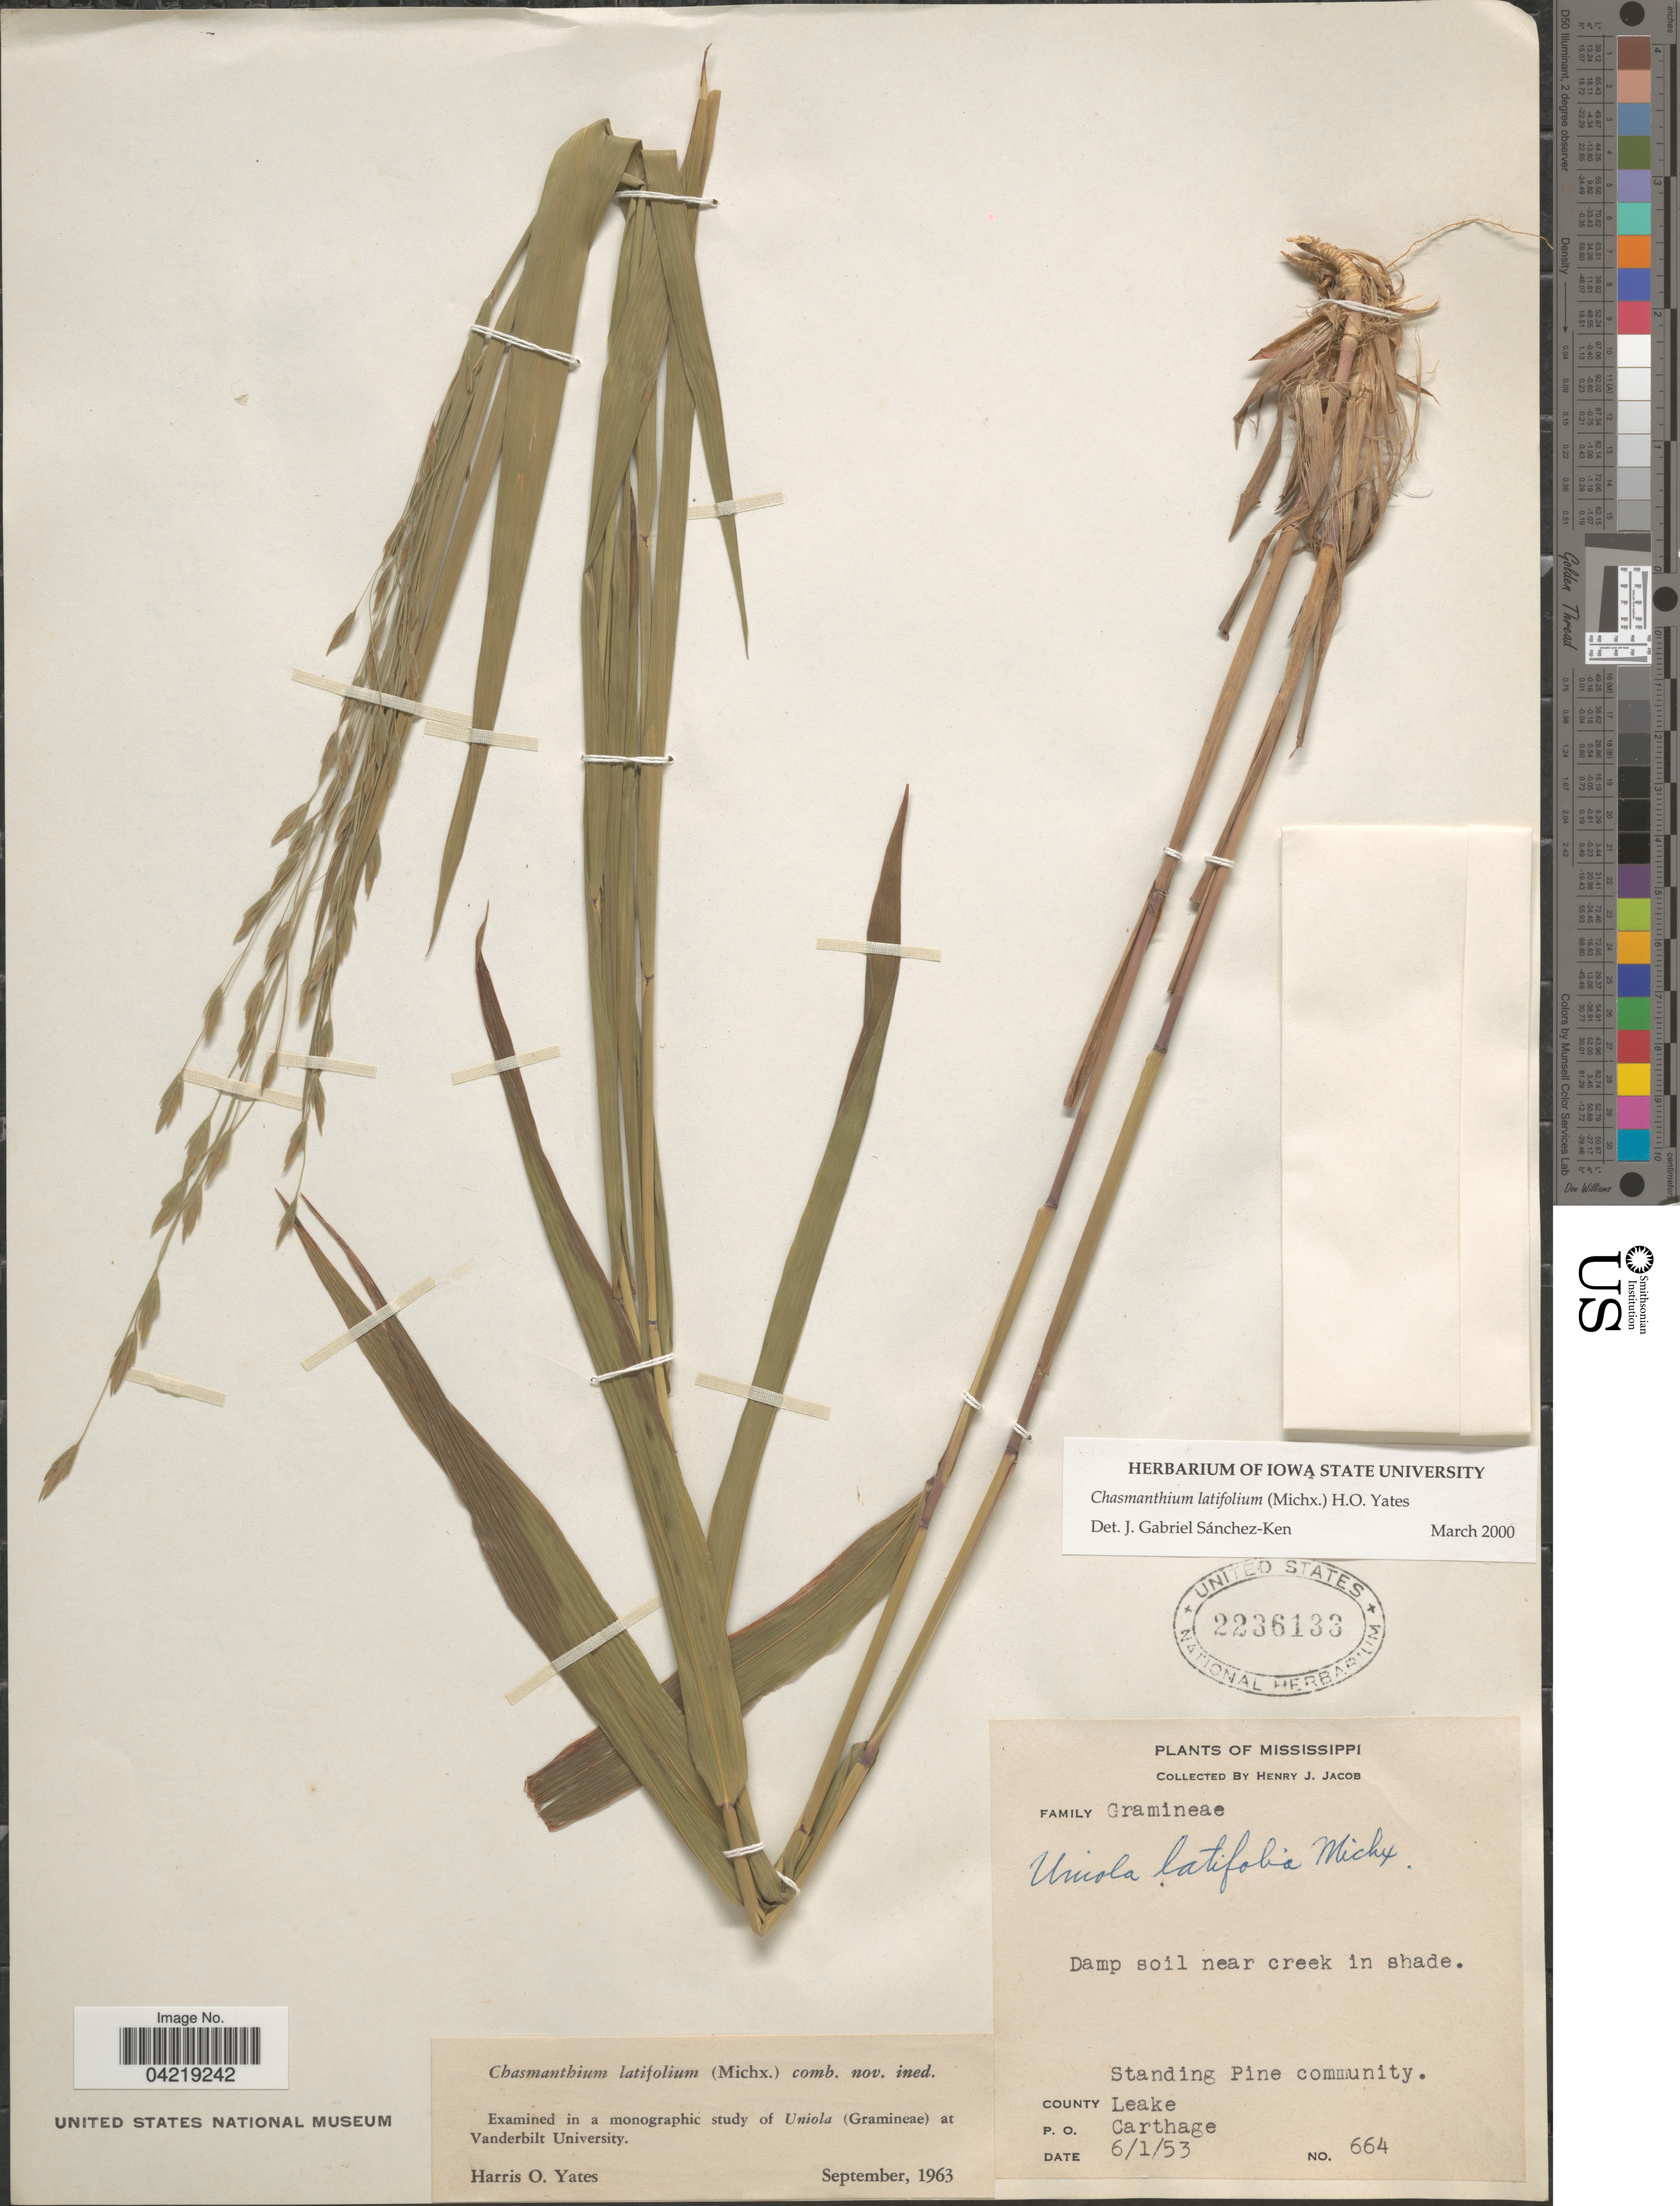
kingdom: Plantae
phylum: Tracheophyta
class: Liliopsida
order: Poales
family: Poaceae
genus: Chasmanthium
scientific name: Chasmanthium latifolium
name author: (Michx.) H.O. Yates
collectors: H. Jacob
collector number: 664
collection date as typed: Transcribed d/m/y: 1/6/53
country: United States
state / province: Mississippi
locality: Damp soil near creek in shade. Standing Pine community. County Leake. P.O. Carthage.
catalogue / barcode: US 2236133